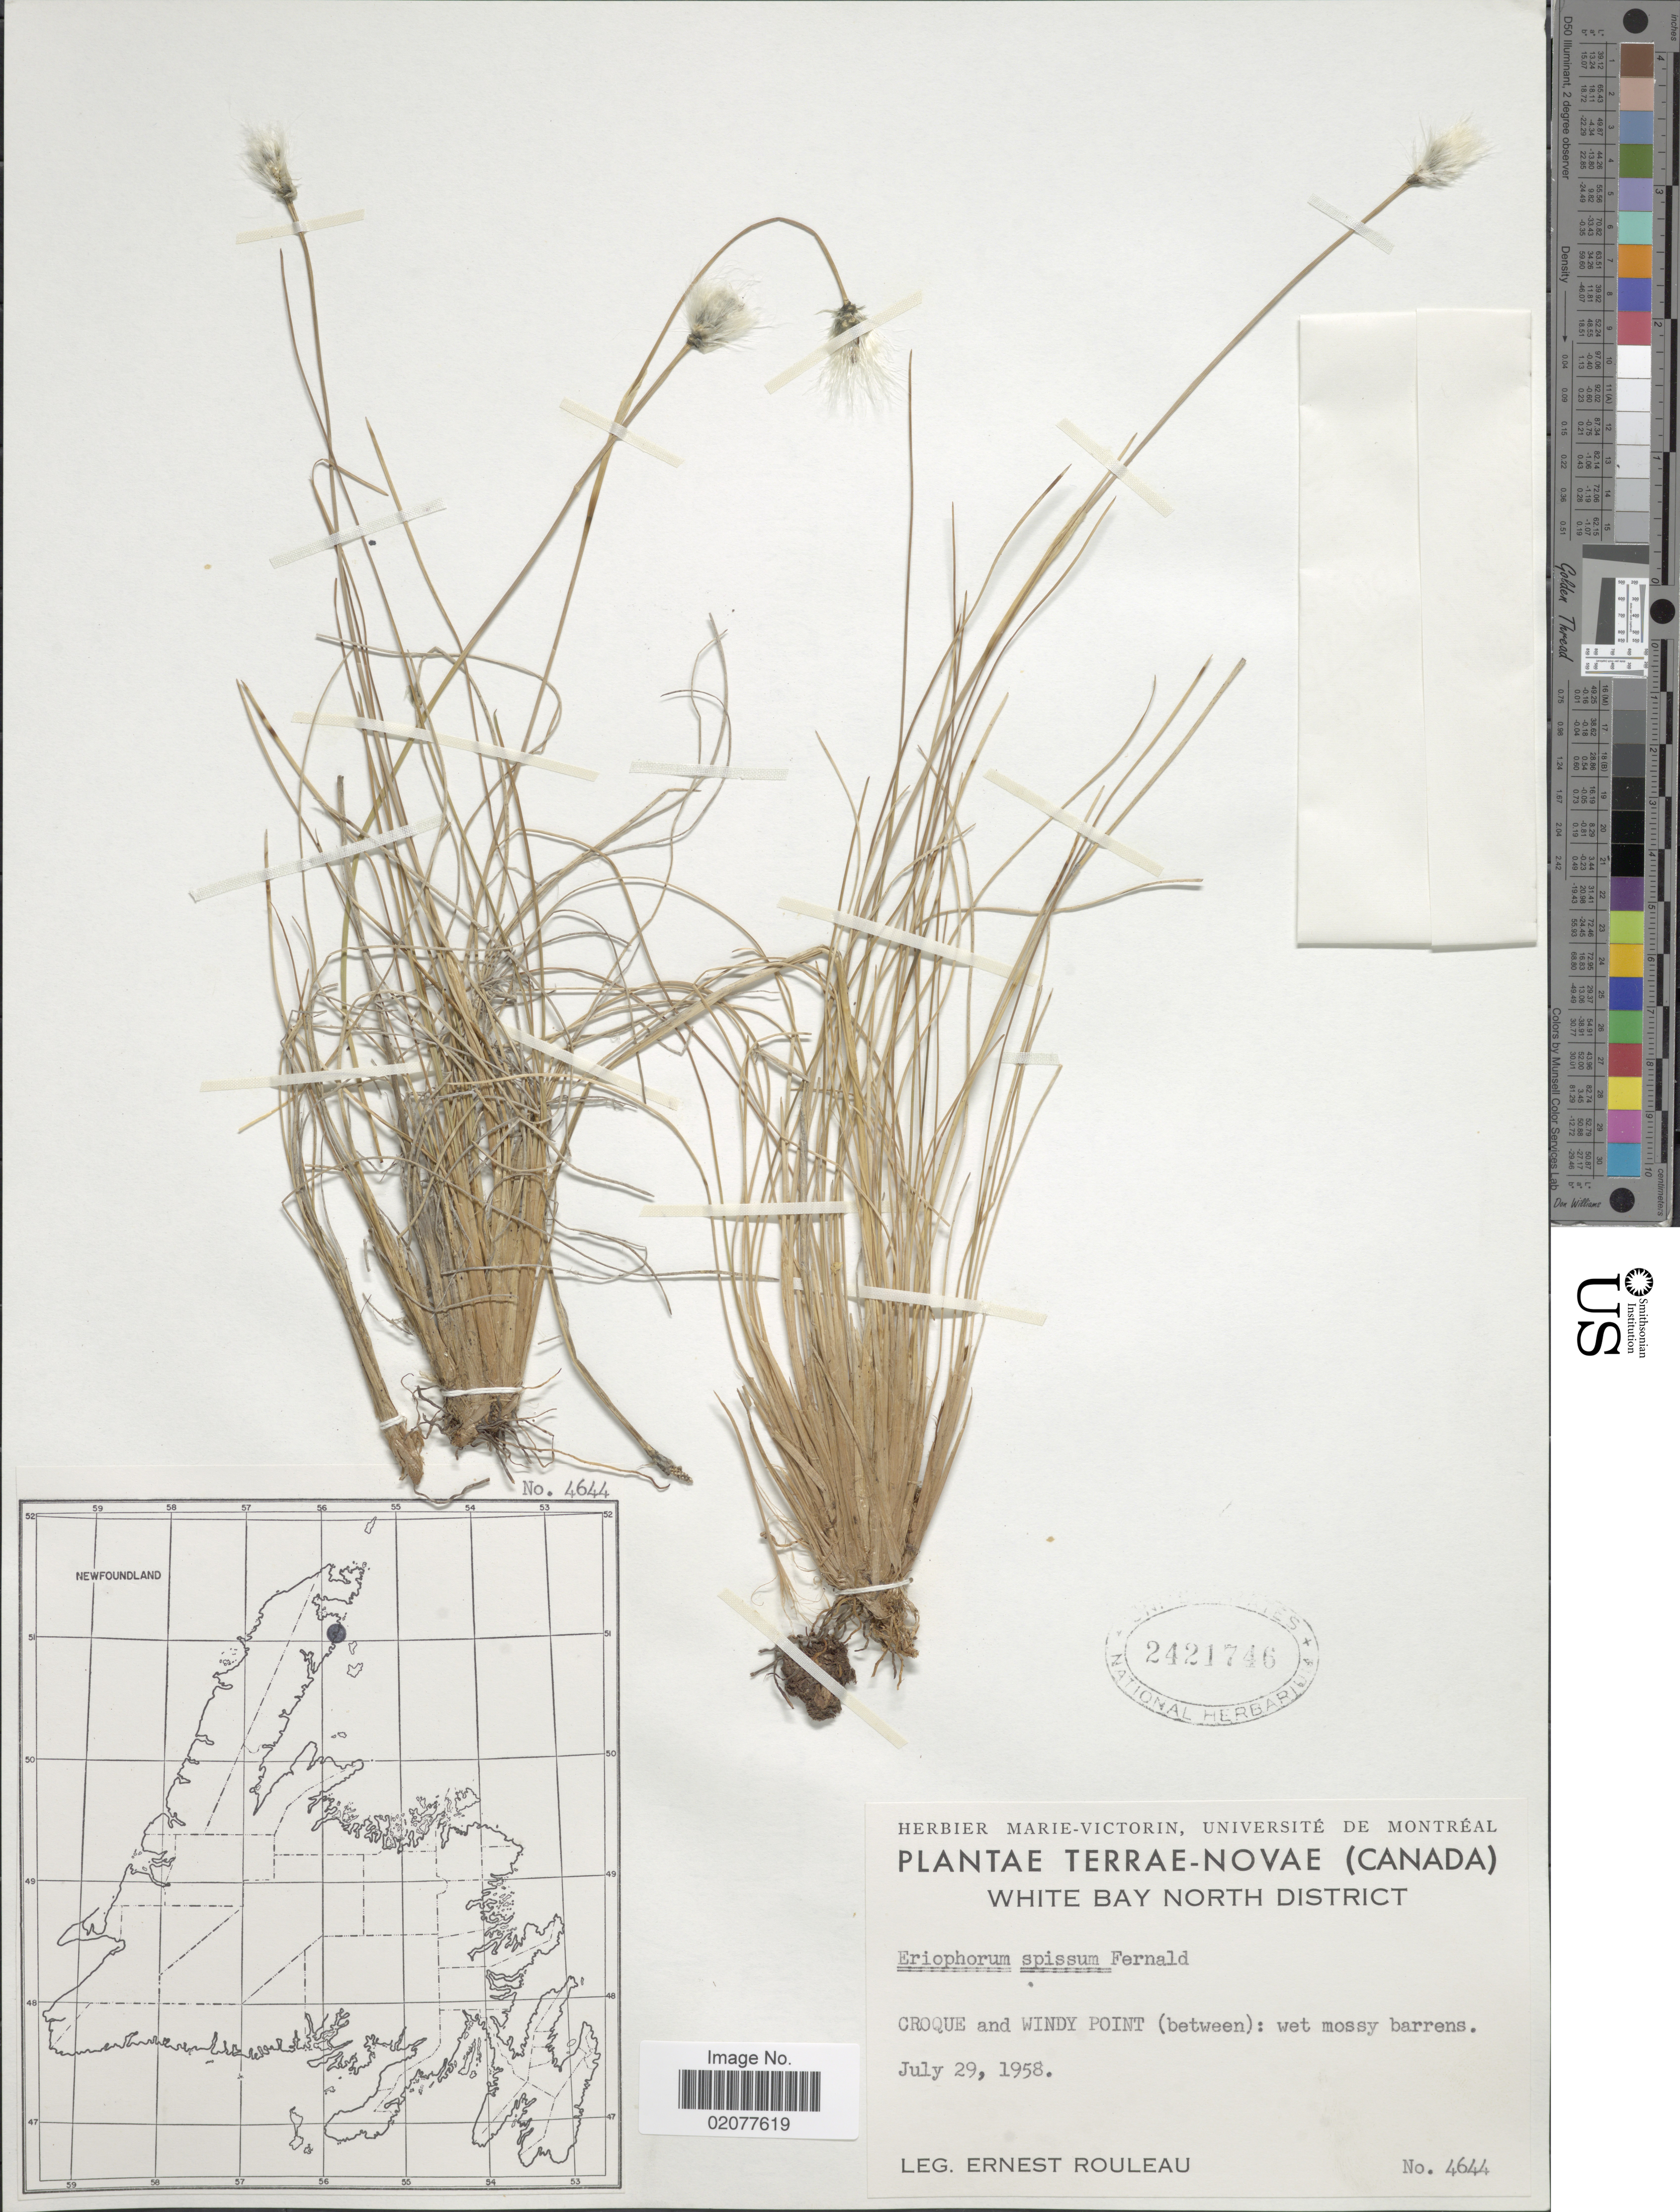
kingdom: Plantae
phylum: Tracheophyta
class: Liliopsida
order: Poales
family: Cyperaceae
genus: Eriophorum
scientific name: Eriophorum spissum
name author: Fernald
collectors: J. Rouleau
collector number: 4644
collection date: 1958-07-29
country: Canada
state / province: Newfoundland and Labrador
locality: Terre-Novae (Canada) White Bay North District. Croque and Windy Point ( between); wet mossy barrens.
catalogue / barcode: US 2421746